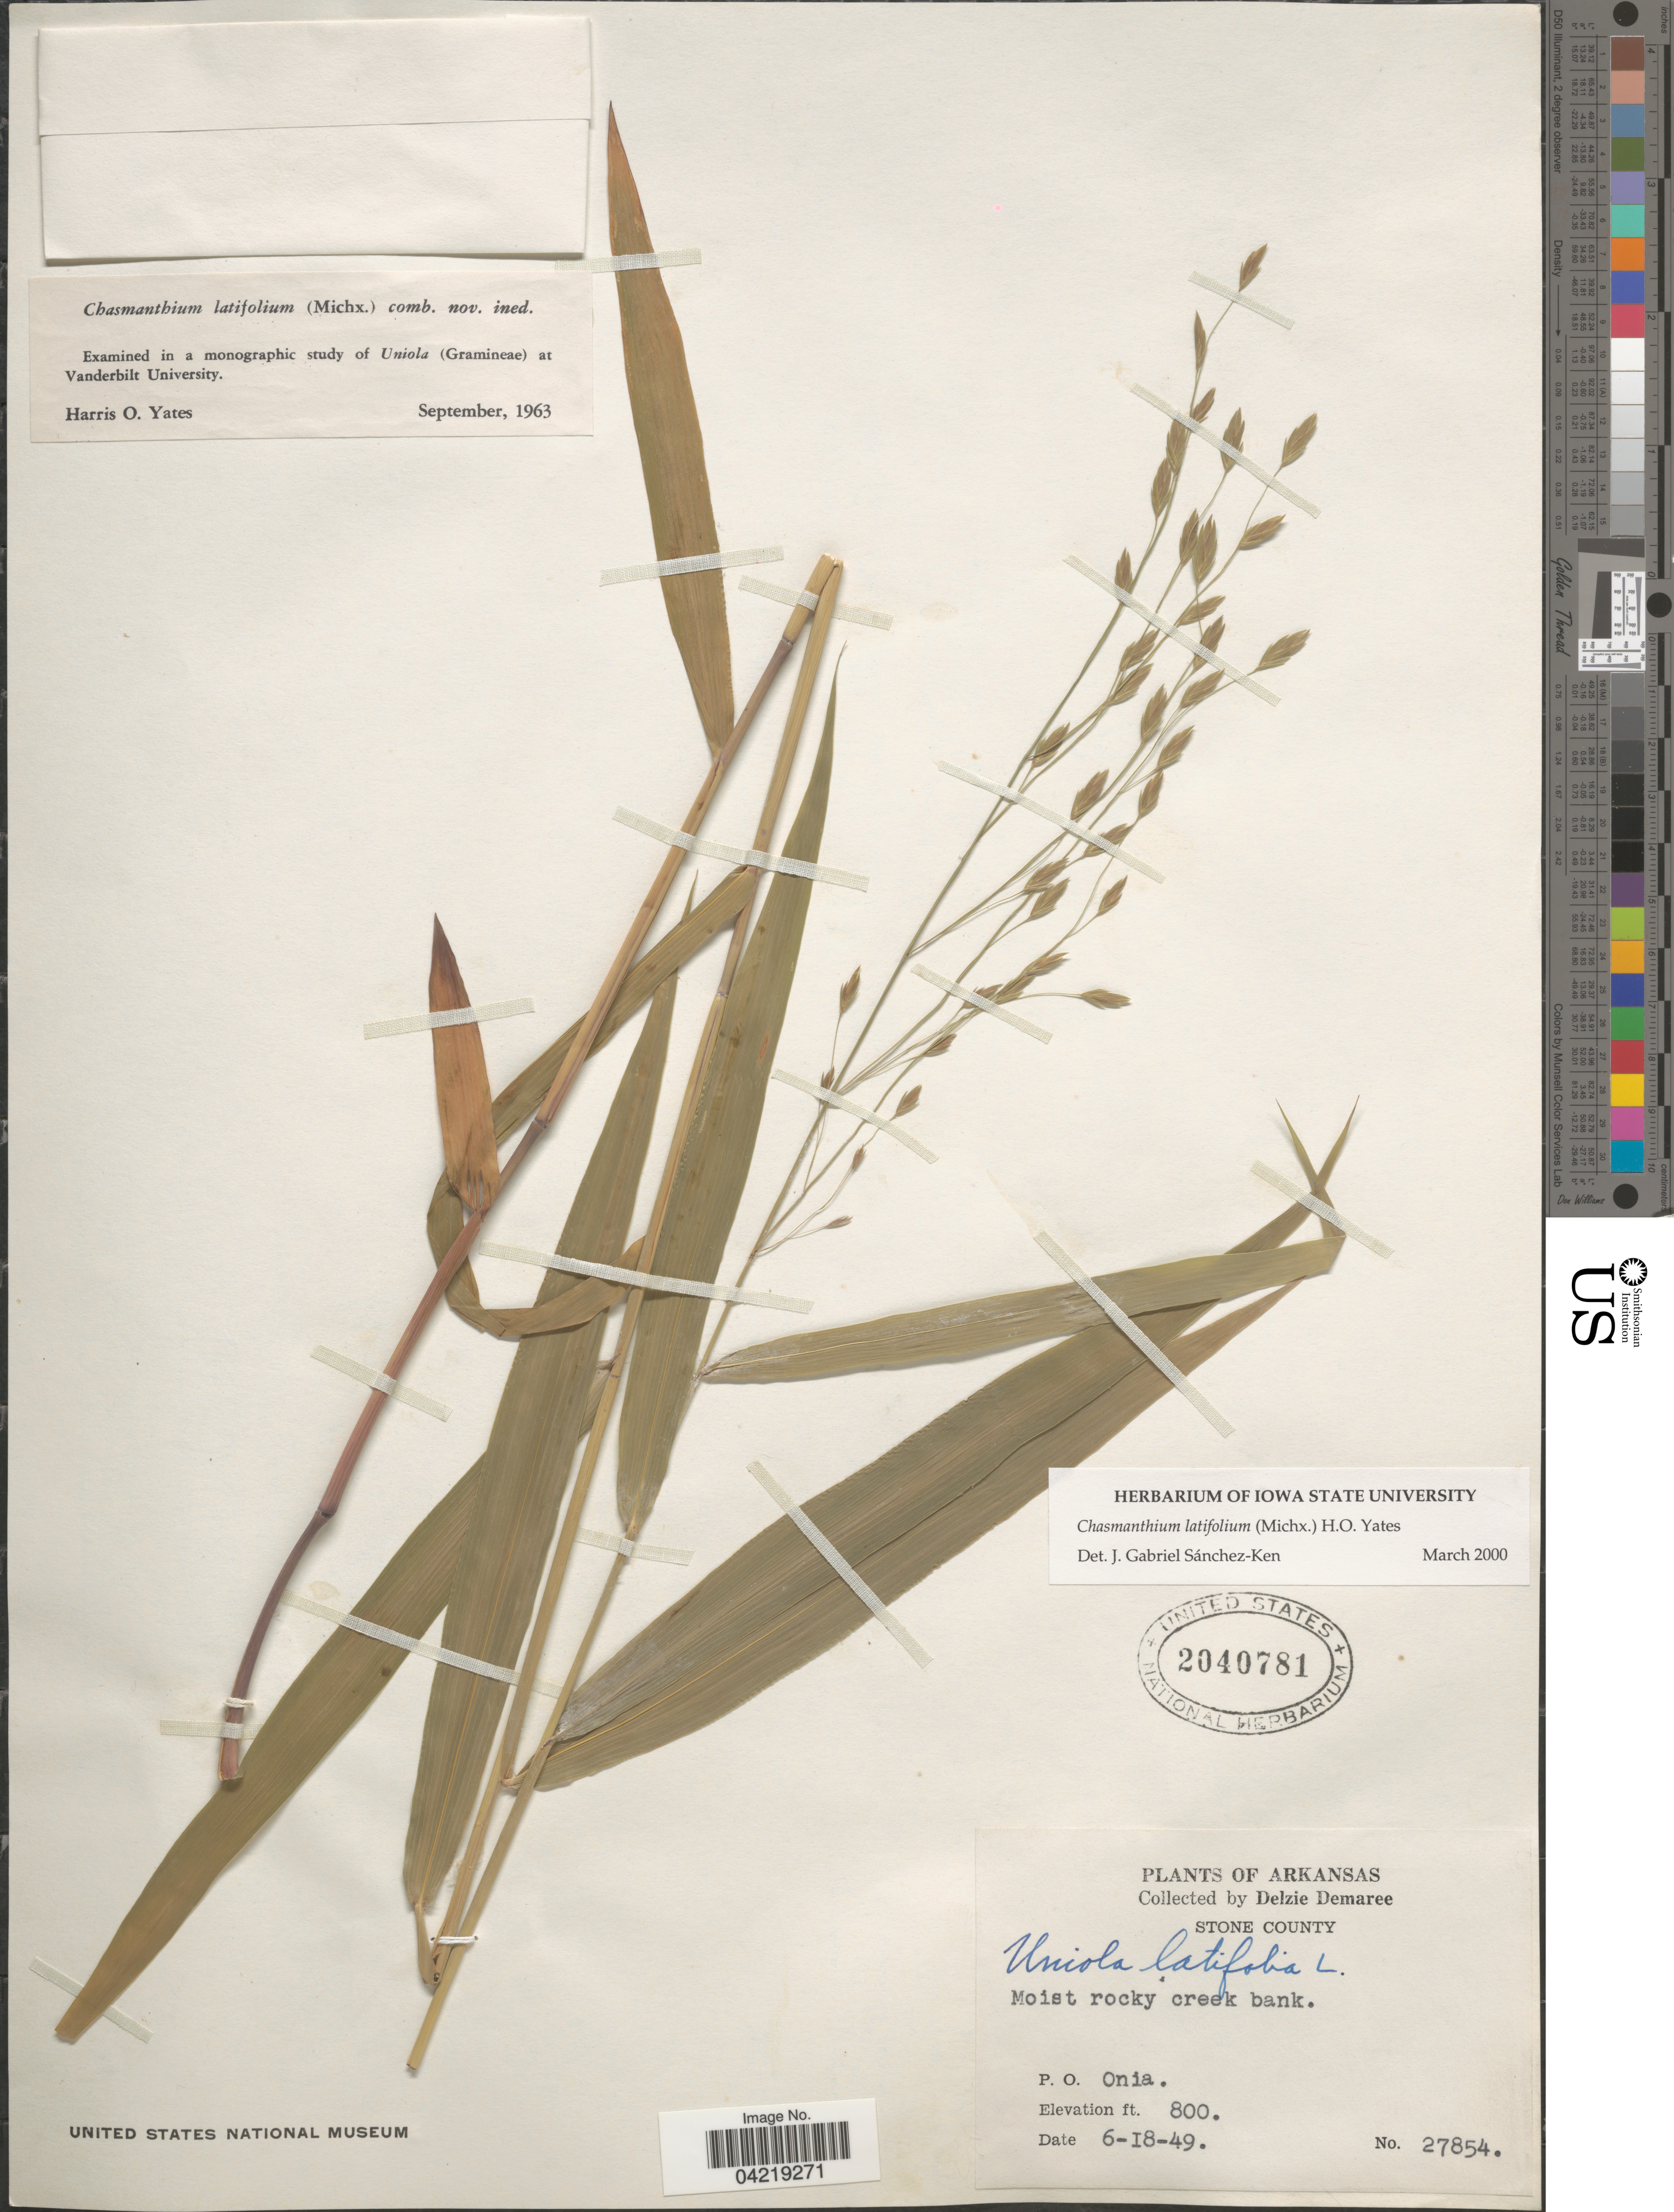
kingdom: Plantae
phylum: Tracheophyta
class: Liliopsida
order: Poales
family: Poaceae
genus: Chasmanthium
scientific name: Chasmanthium latifolium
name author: (Michx.) H.O. Yates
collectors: D. Demaree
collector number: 27854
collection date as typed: Transcribed d/m/y: 18/6/49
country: United States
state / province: Arkansas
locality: Stone County. Moist rocky creek bank. P.O. Onia.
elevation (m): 244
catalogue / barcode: US 2040781